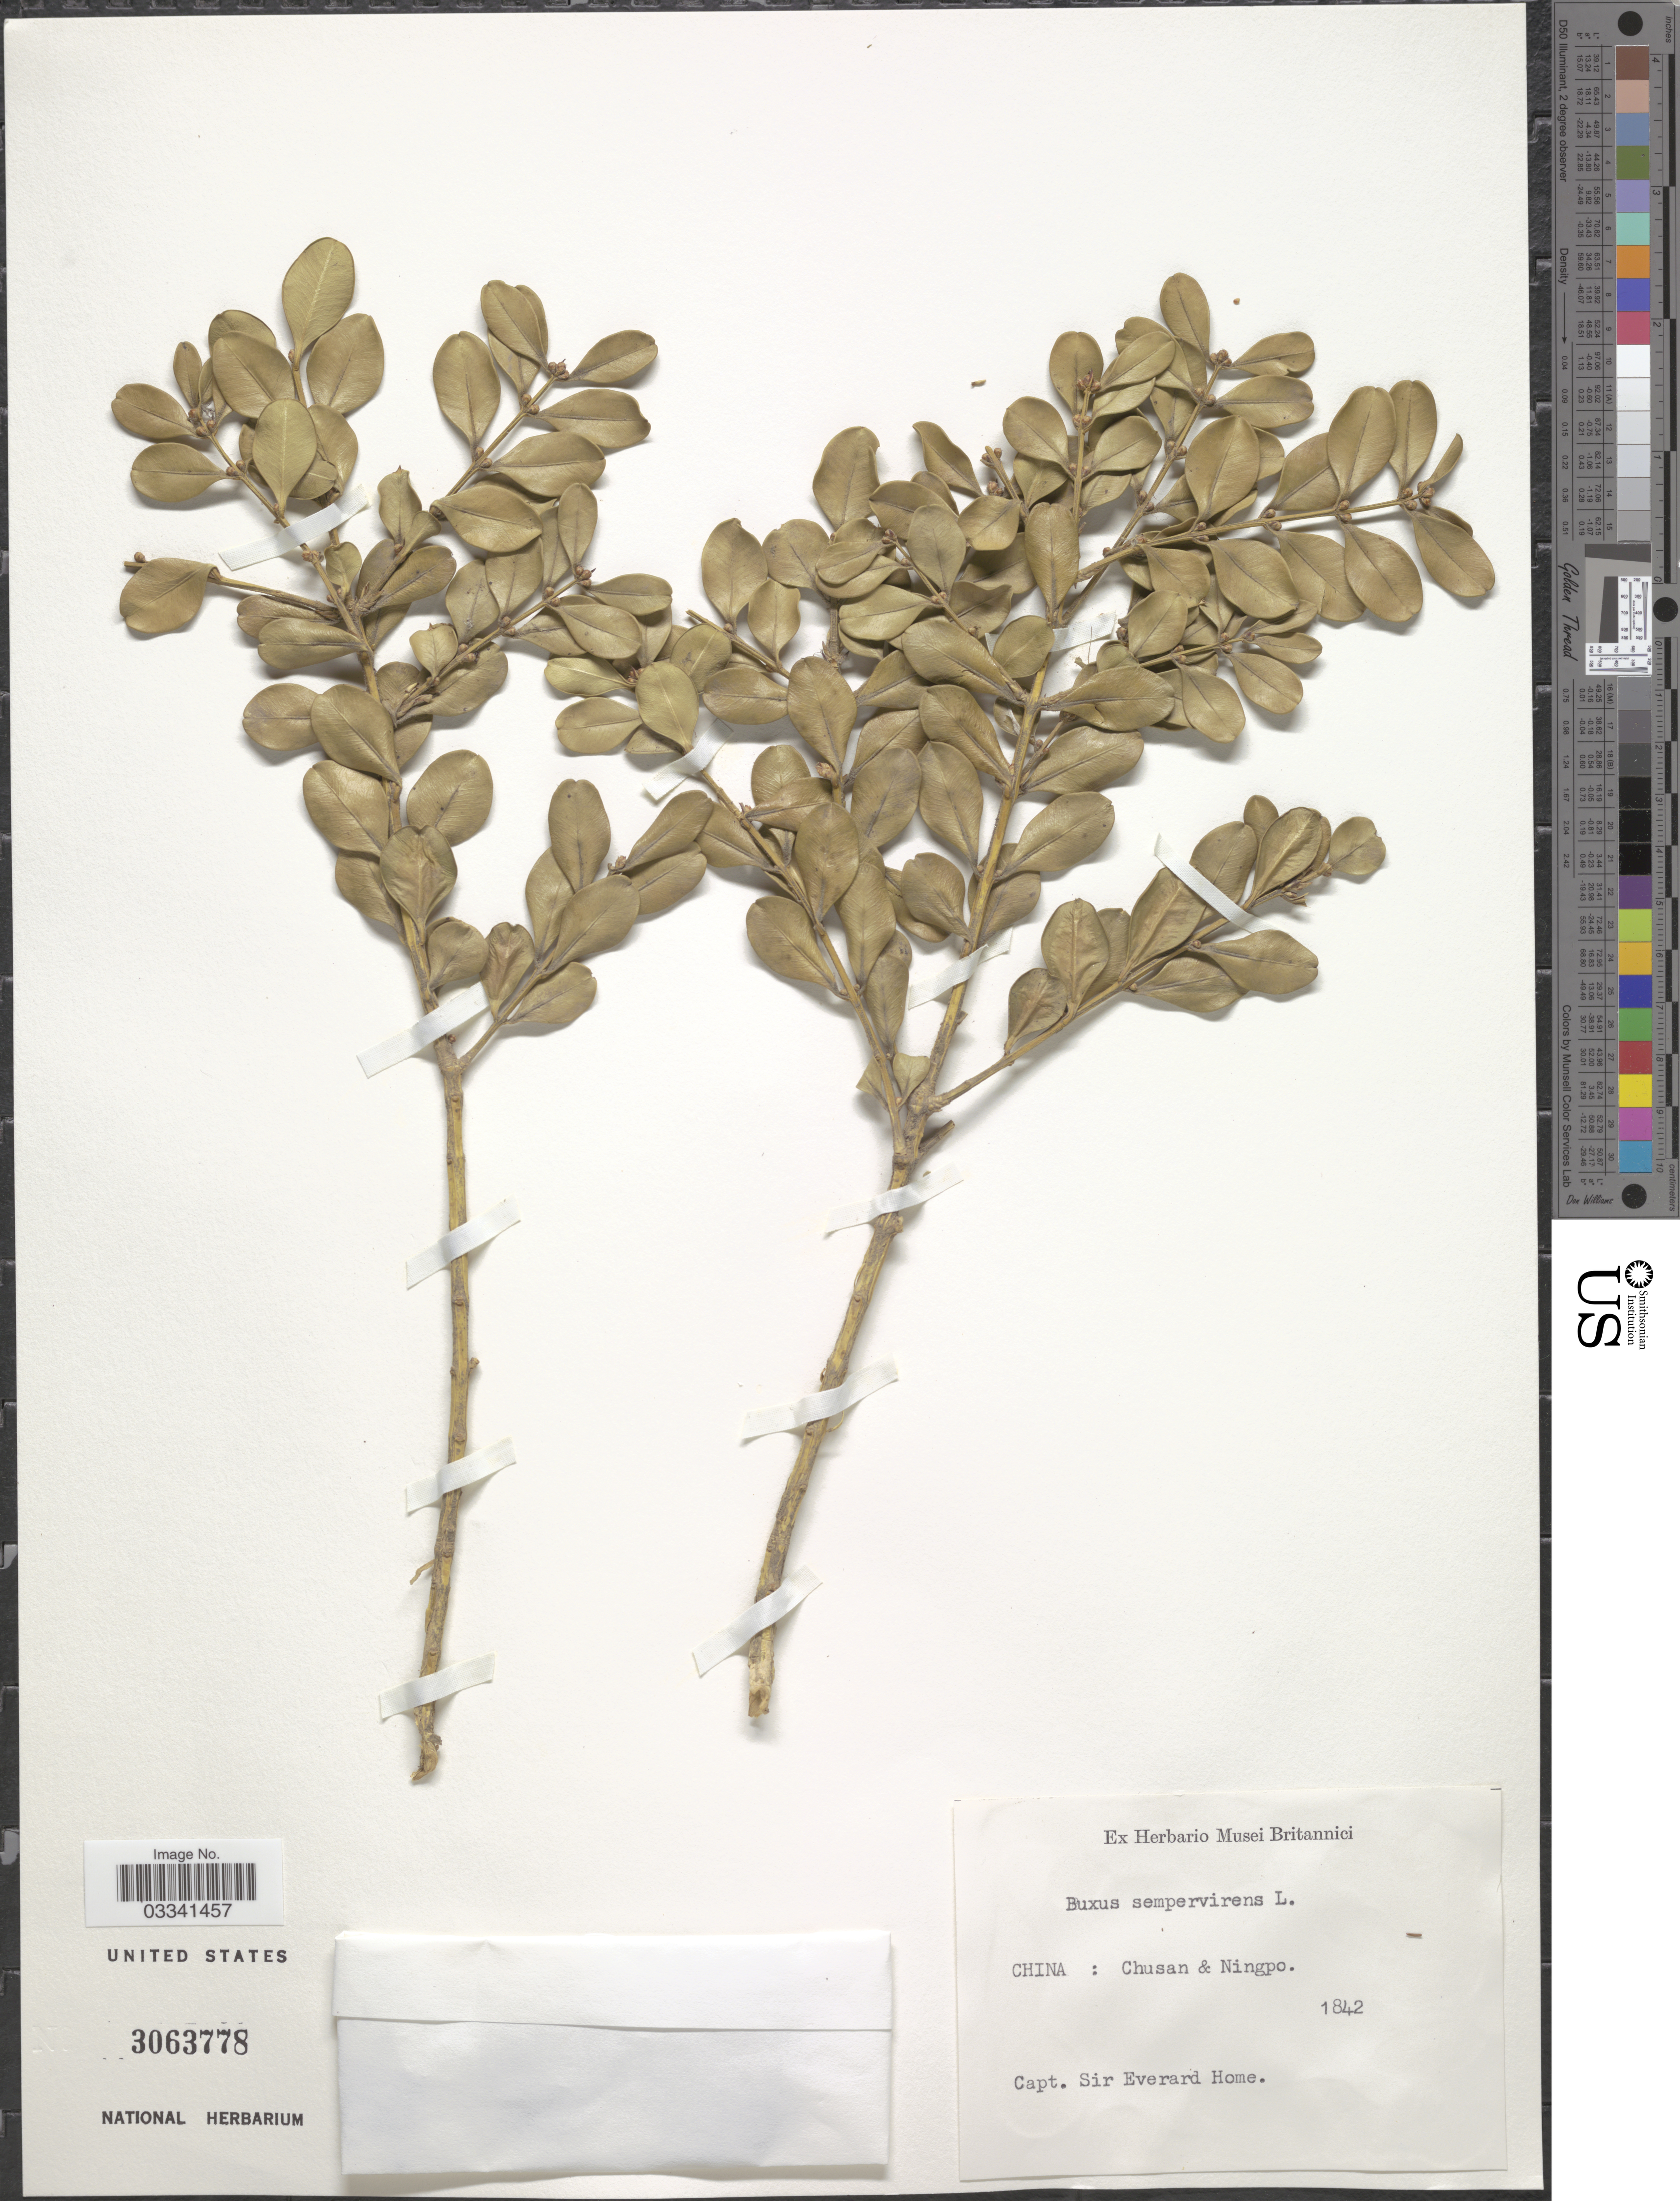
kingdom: Plantae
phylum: Tracheophyta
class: Magnoliopsida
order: Buxales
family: Buxaceae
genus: Buxus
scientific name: Buxus sempervirens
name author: L.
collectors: Sir Everard Home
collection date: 1842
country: China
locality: Chusan & Ningpo.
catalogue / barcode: US 3063778